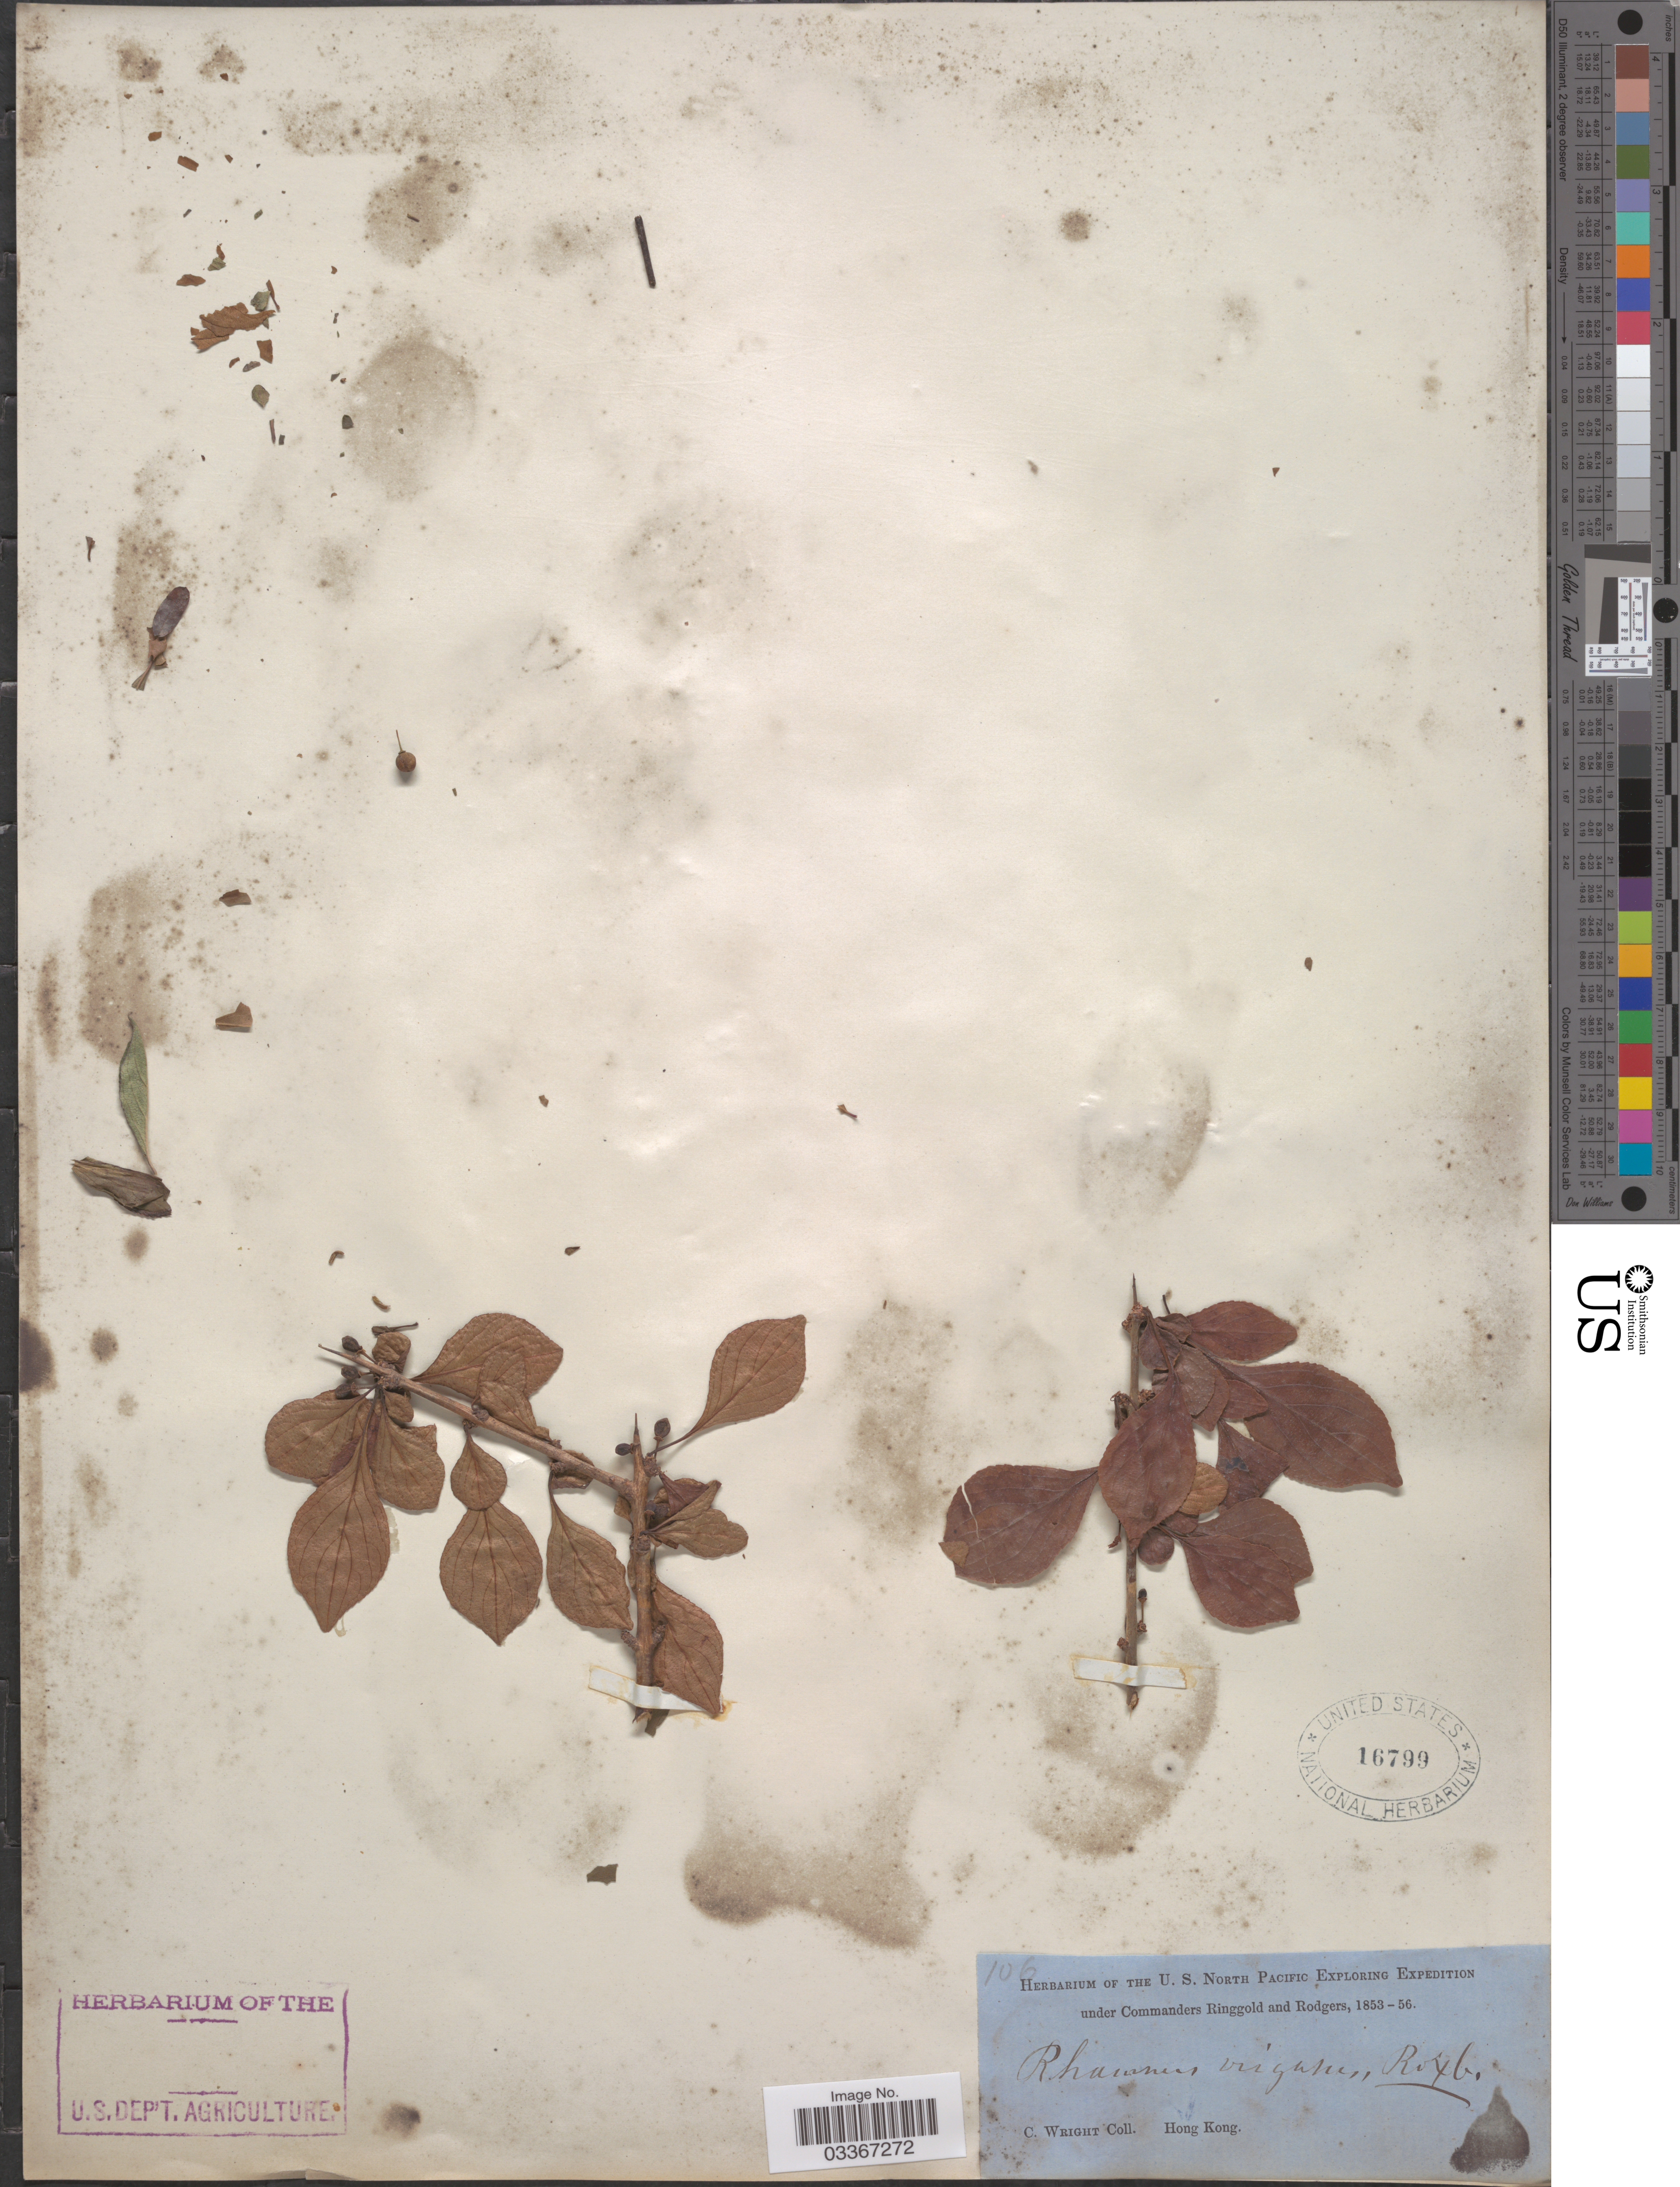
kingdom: Plantae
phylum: Tracheophyta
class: Magnoliopsida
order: Rosales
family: Rhamnaceae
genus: Rhamnus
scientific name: Rhamnus virgata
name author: Roxb.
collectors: C. Wright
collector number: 106?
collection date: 1853/1856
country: China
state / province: Hong Kong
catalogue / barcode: US 16799